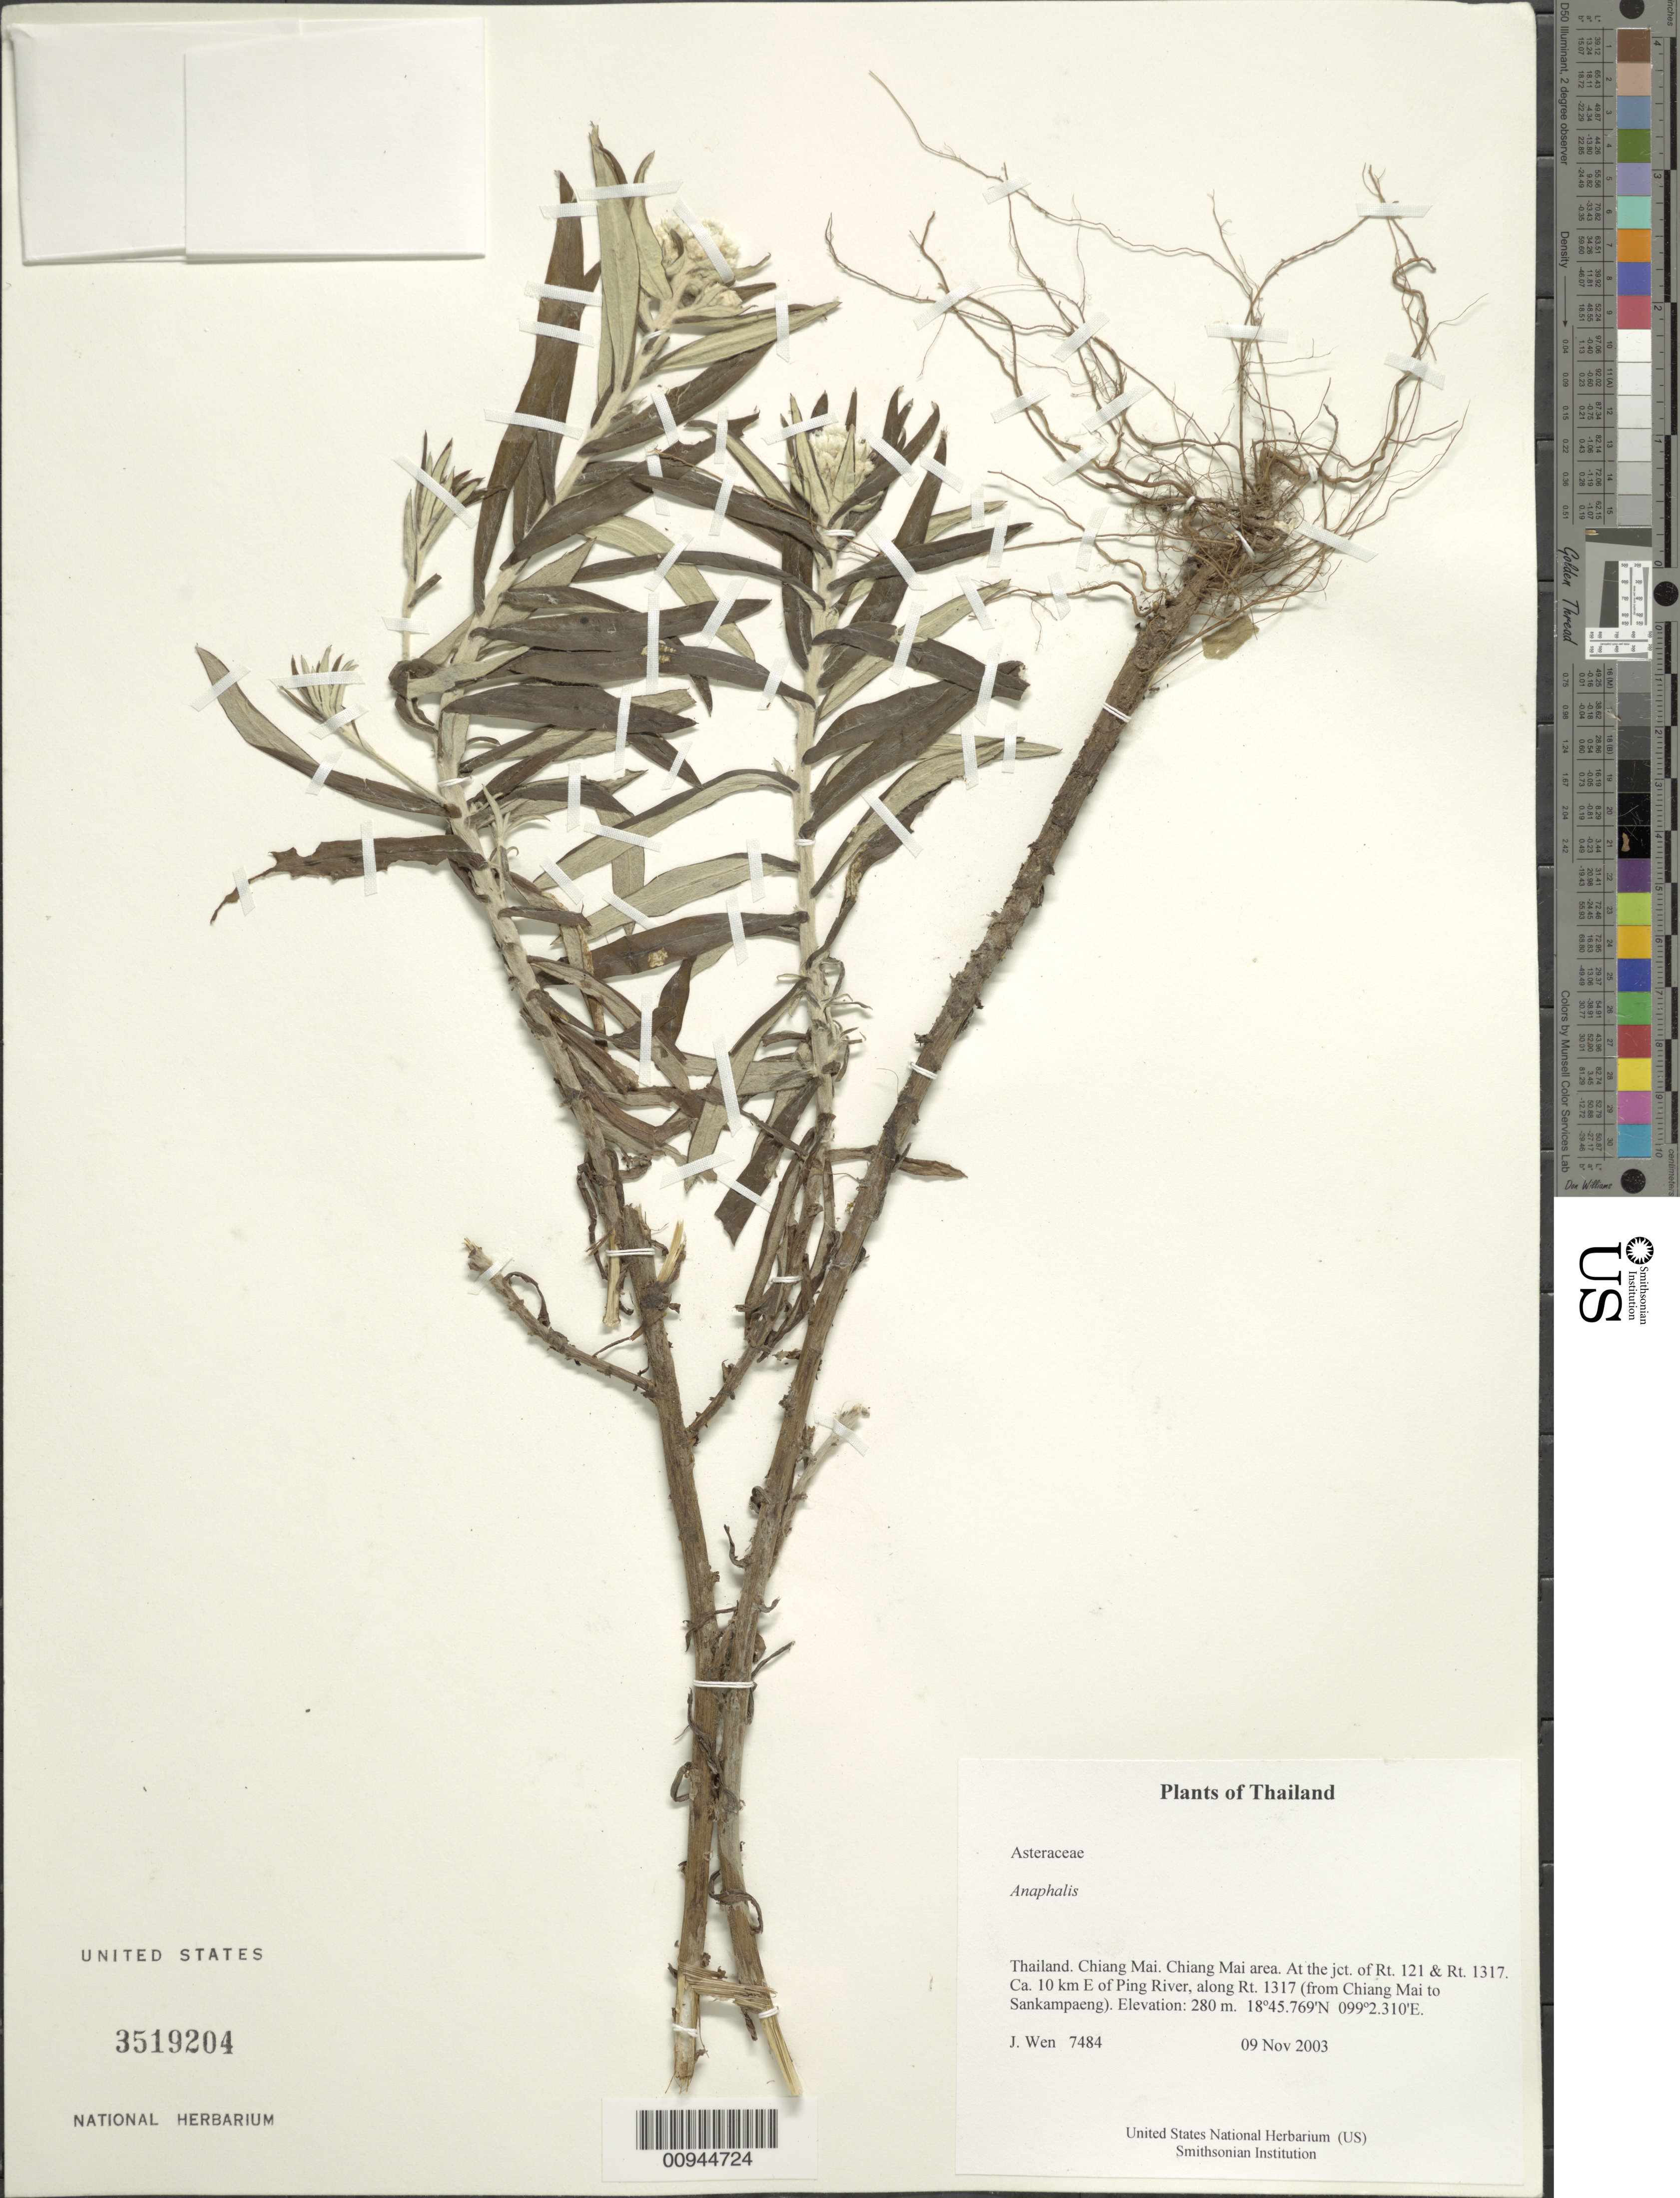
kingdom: Plantae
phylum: Tracheophyta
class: Magnoliopsida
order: Asterales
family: Asteraceae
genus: Anaphalis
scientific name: Anaphalis margaritacea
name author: (L.) Benth. & Hook. f.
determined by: Chen, Y. S.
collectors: J. Wen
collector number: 7484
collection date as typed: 09 Nov 2003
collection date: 2003-11-09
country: Thailand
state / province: Chiang Mai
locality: Chiang Mai area. At the jct. of Rt. 121 & Rt. 1317. Ca. 10 km E of Ping River, along Rt. 1317 (from Chiang Mai to Sankampaeng).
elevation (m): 280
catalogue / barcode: US 3519204